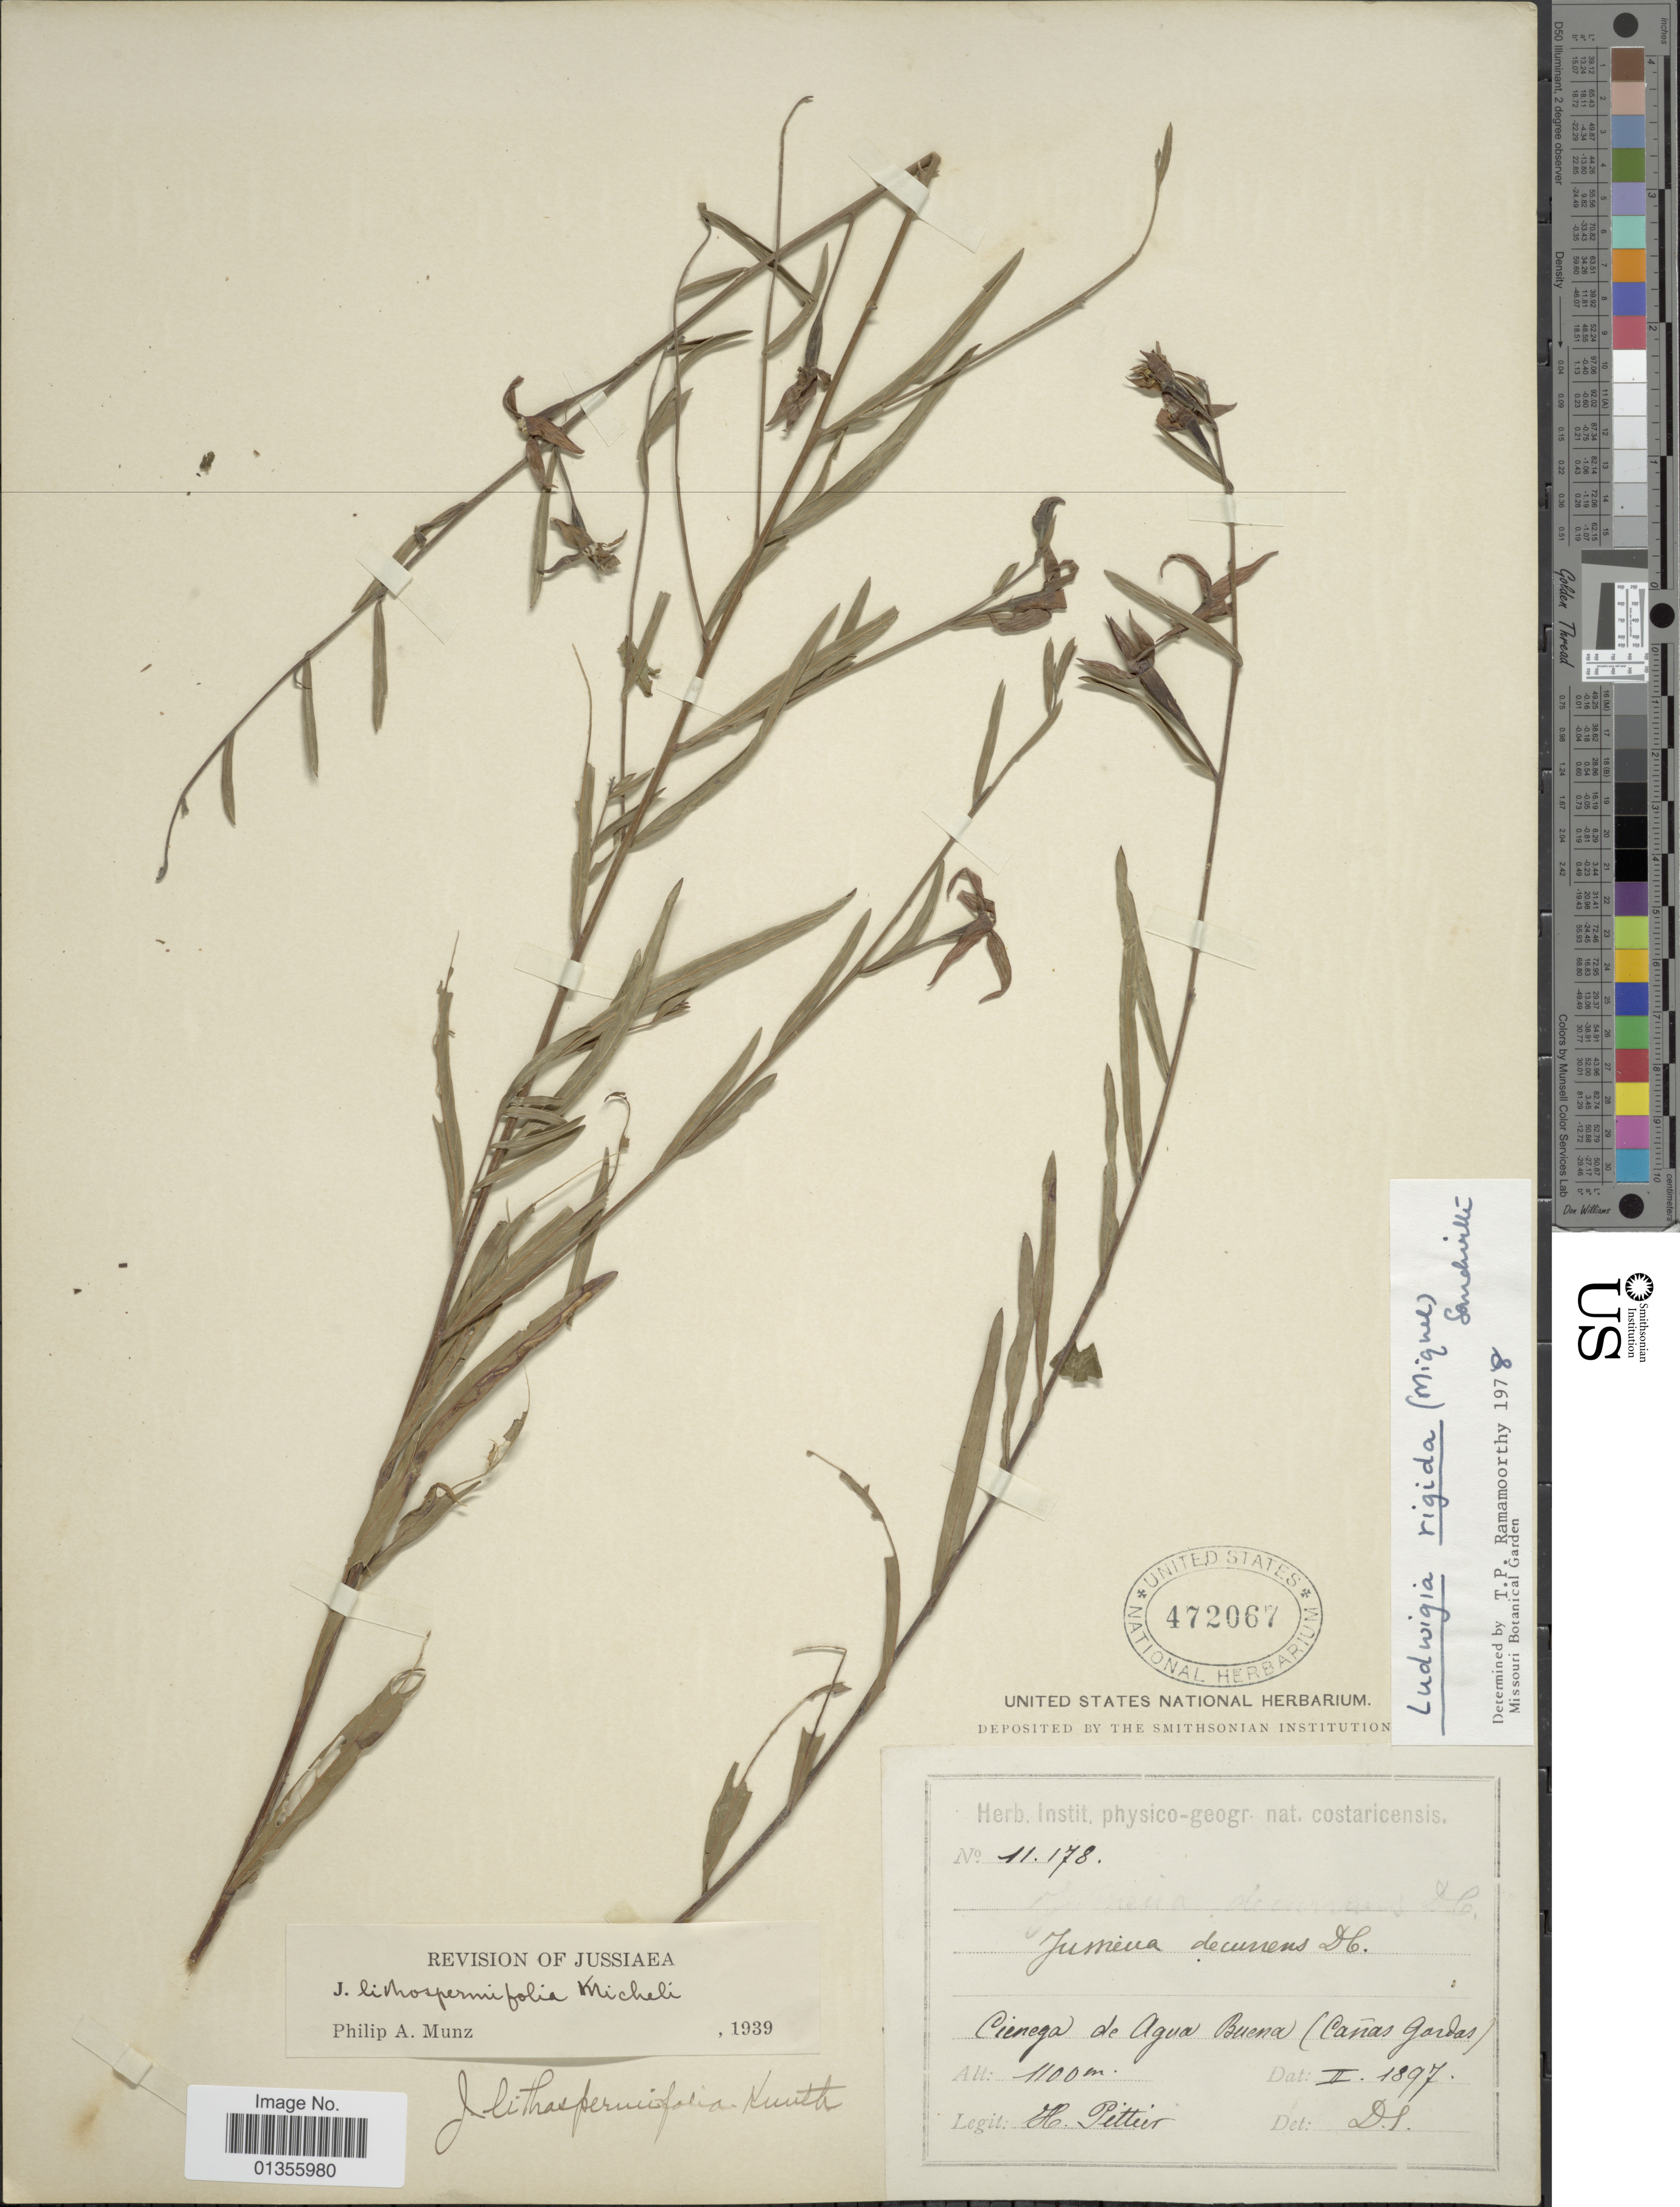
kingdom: Plantae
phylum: Tracheophyta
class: Magnoliopsida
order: Myrtales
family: Onagraceae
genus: Ludwigia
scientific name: Ludwigia rigida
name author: (Miq.) Sandwith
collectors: H. F. Pittier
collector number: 11178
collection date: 1897-02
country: Costa Rica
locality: Cienega de Agua Buena (Cañas Gordas)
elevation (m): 1100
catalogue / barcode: US 472067